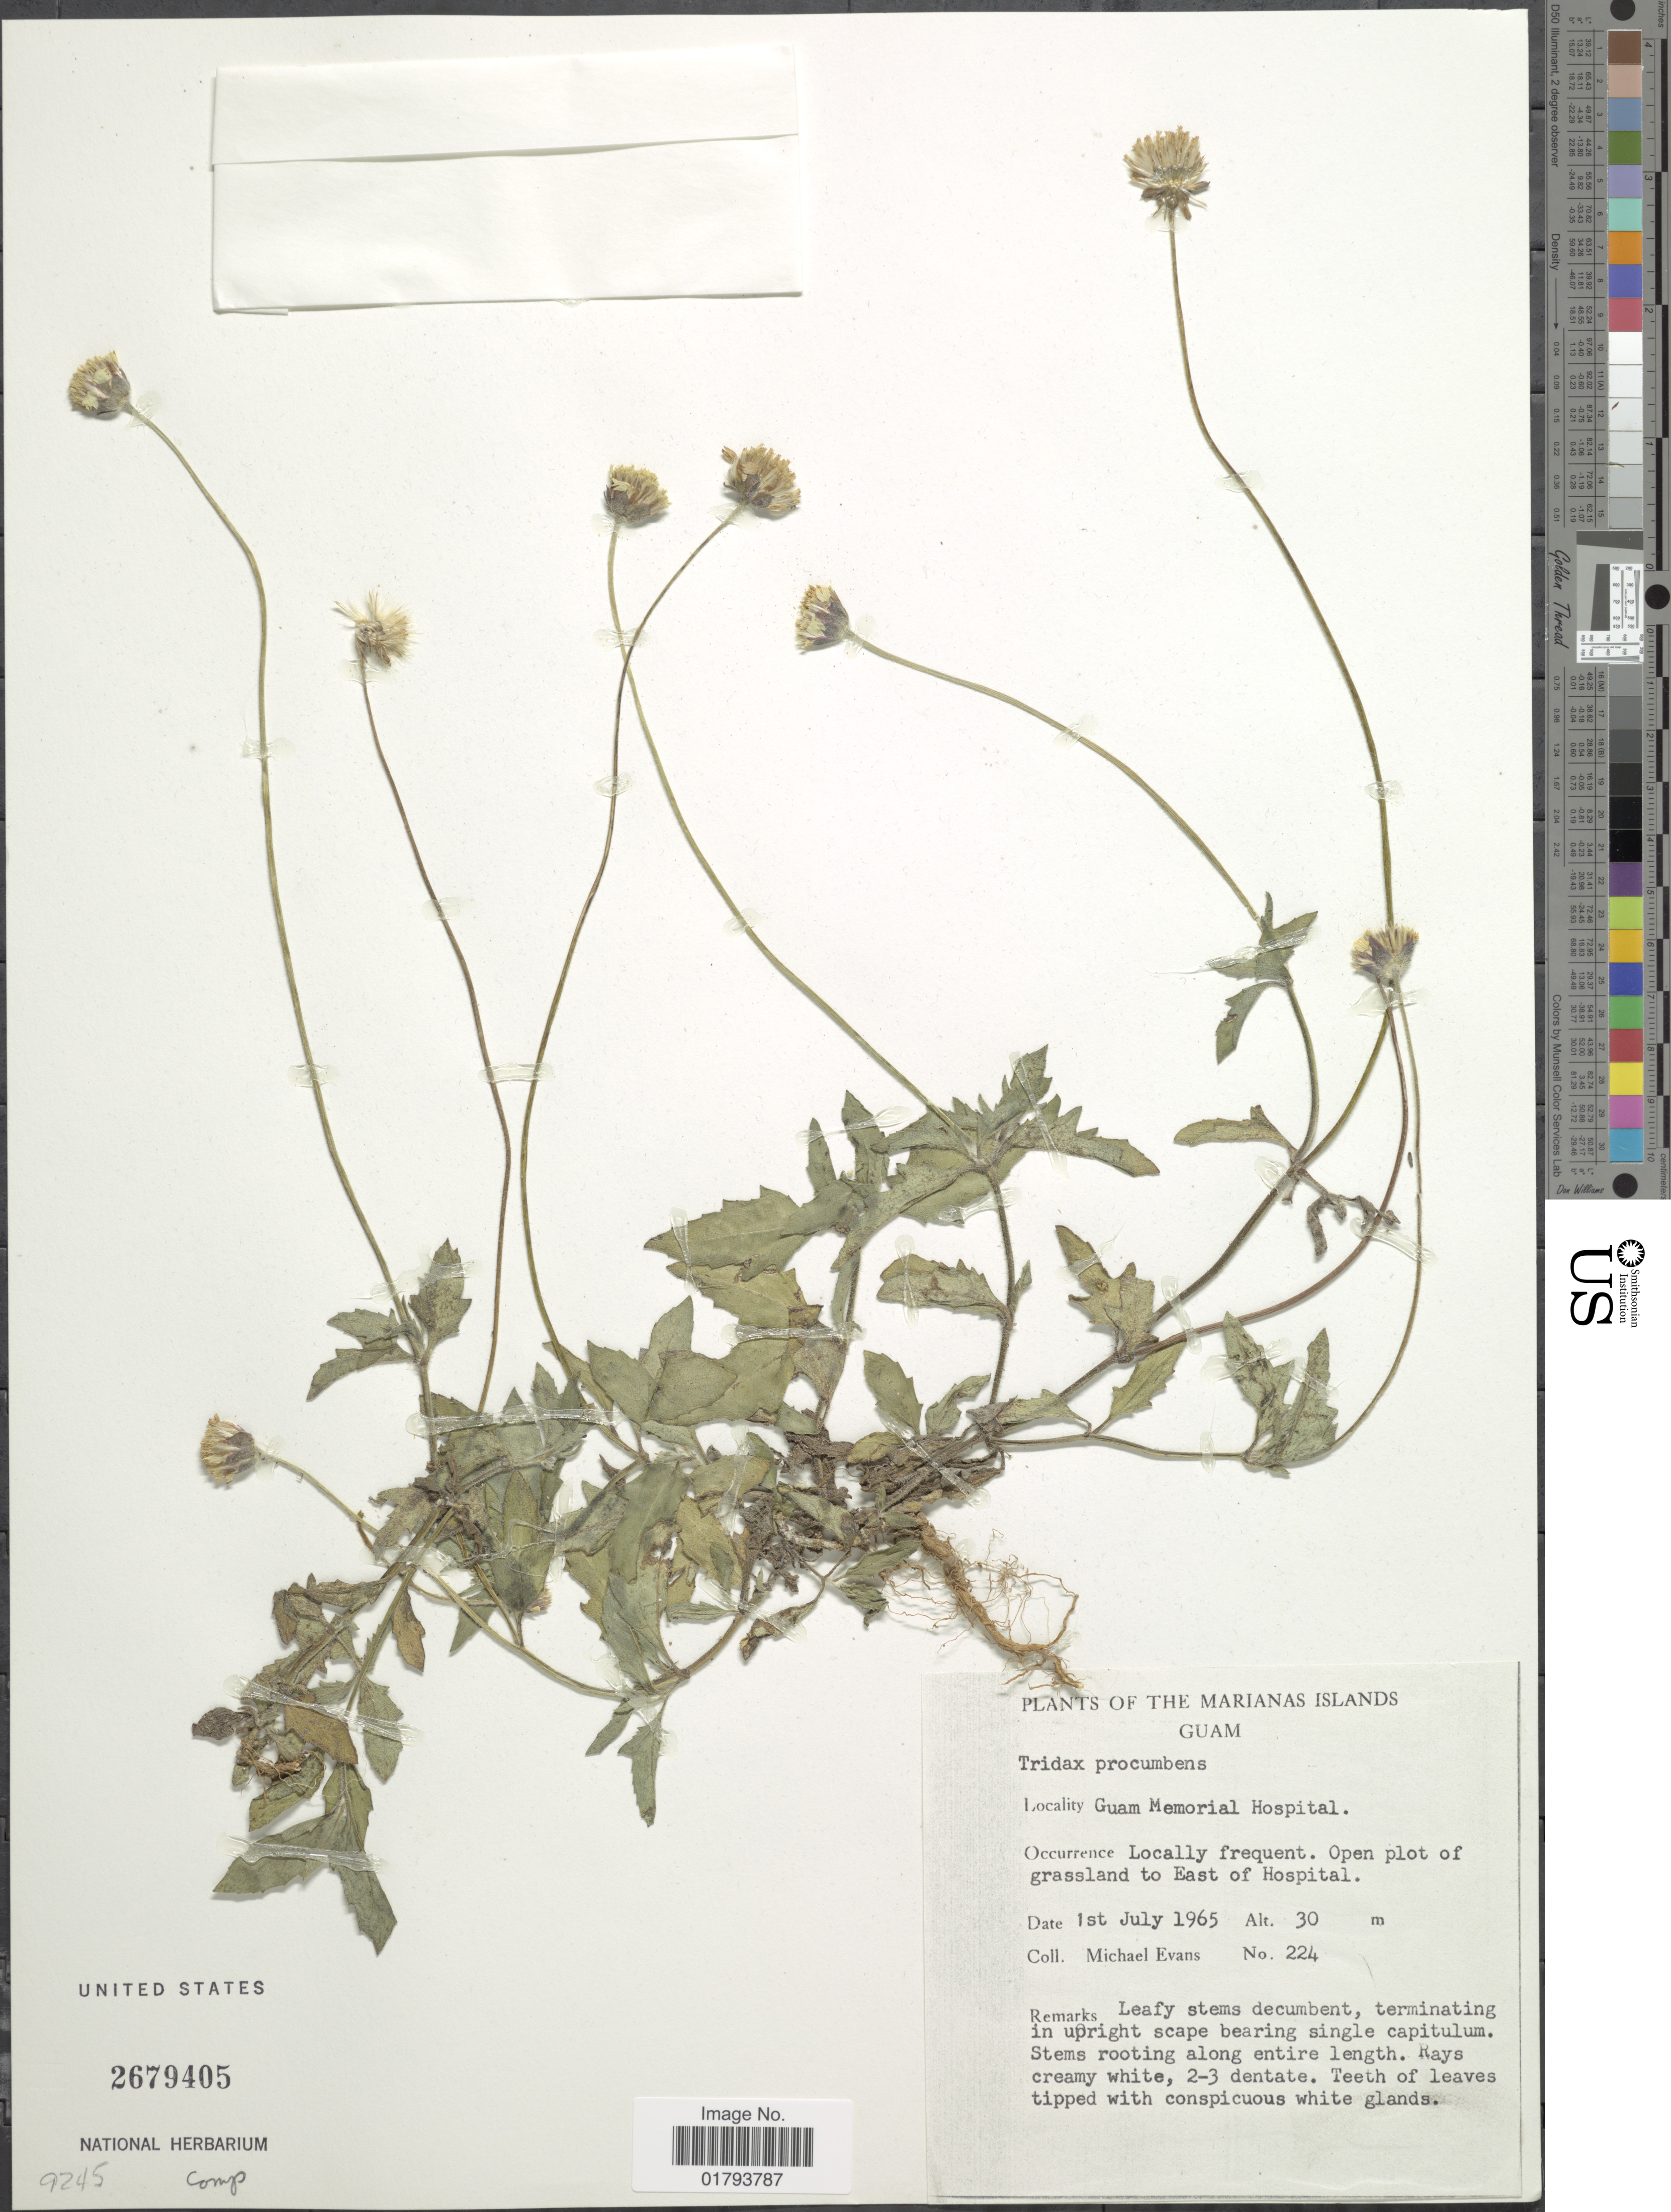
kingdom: Plantae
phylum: Tracheophyta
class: Magnoliopsida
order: Asterales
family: Asteraceae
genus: Tridax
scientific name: Tridax procumbens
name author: L.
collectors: M. Evans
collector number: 224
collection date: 1965-07-01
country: Guam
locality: Mariana Islands, Guam Memorial Hospital, open plot of grassland to East of Hospital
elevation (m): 30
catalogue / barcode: US 2679405